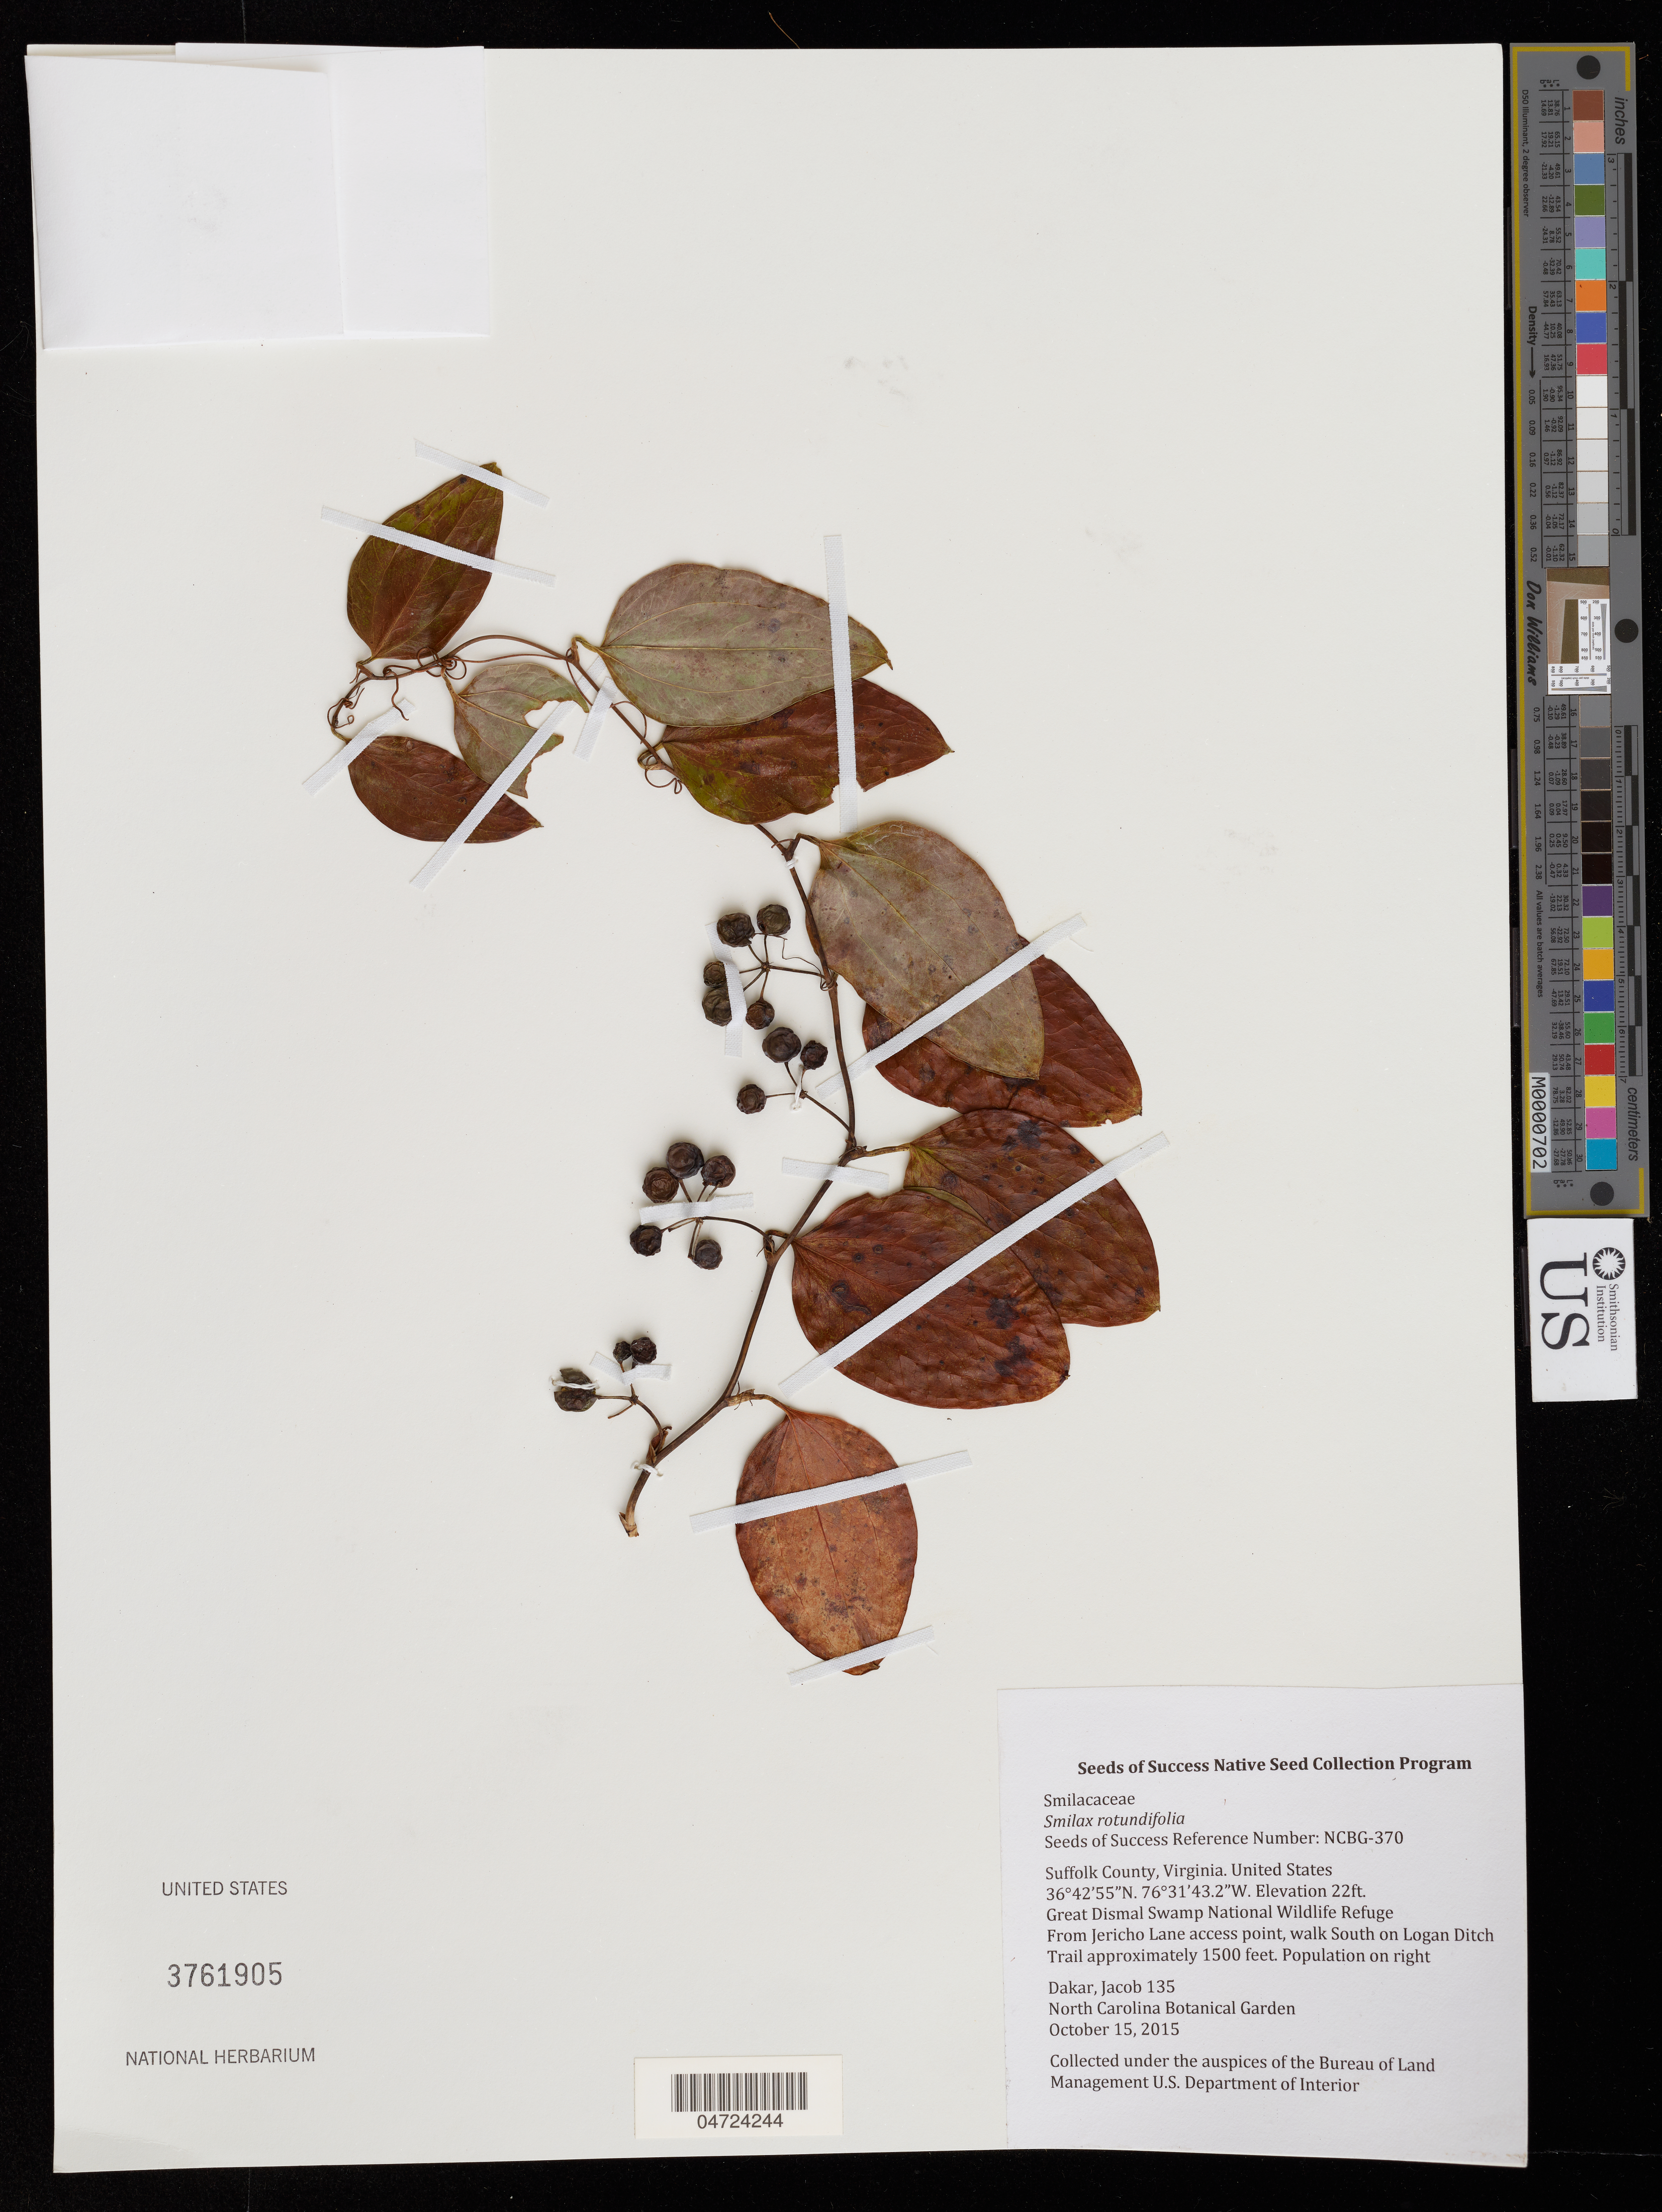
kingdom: Plantae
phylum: Tracheophyta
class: Liliopsida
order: Liliales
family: Smilacaceae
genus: Smilax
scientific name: Smilax rotundifolia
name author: L.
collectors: J. Dakar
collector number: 135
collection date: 2015-10-15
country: United States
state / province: Virginia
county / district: City of Suffolk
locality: Suffolk County. Great Dismal Swamp National Wildlife Refuge. From Jericho Lane access point, walk South on Logan Ditch Trail approximately 1500 feet. Population on right.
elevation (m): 7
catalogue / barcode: US 3761905